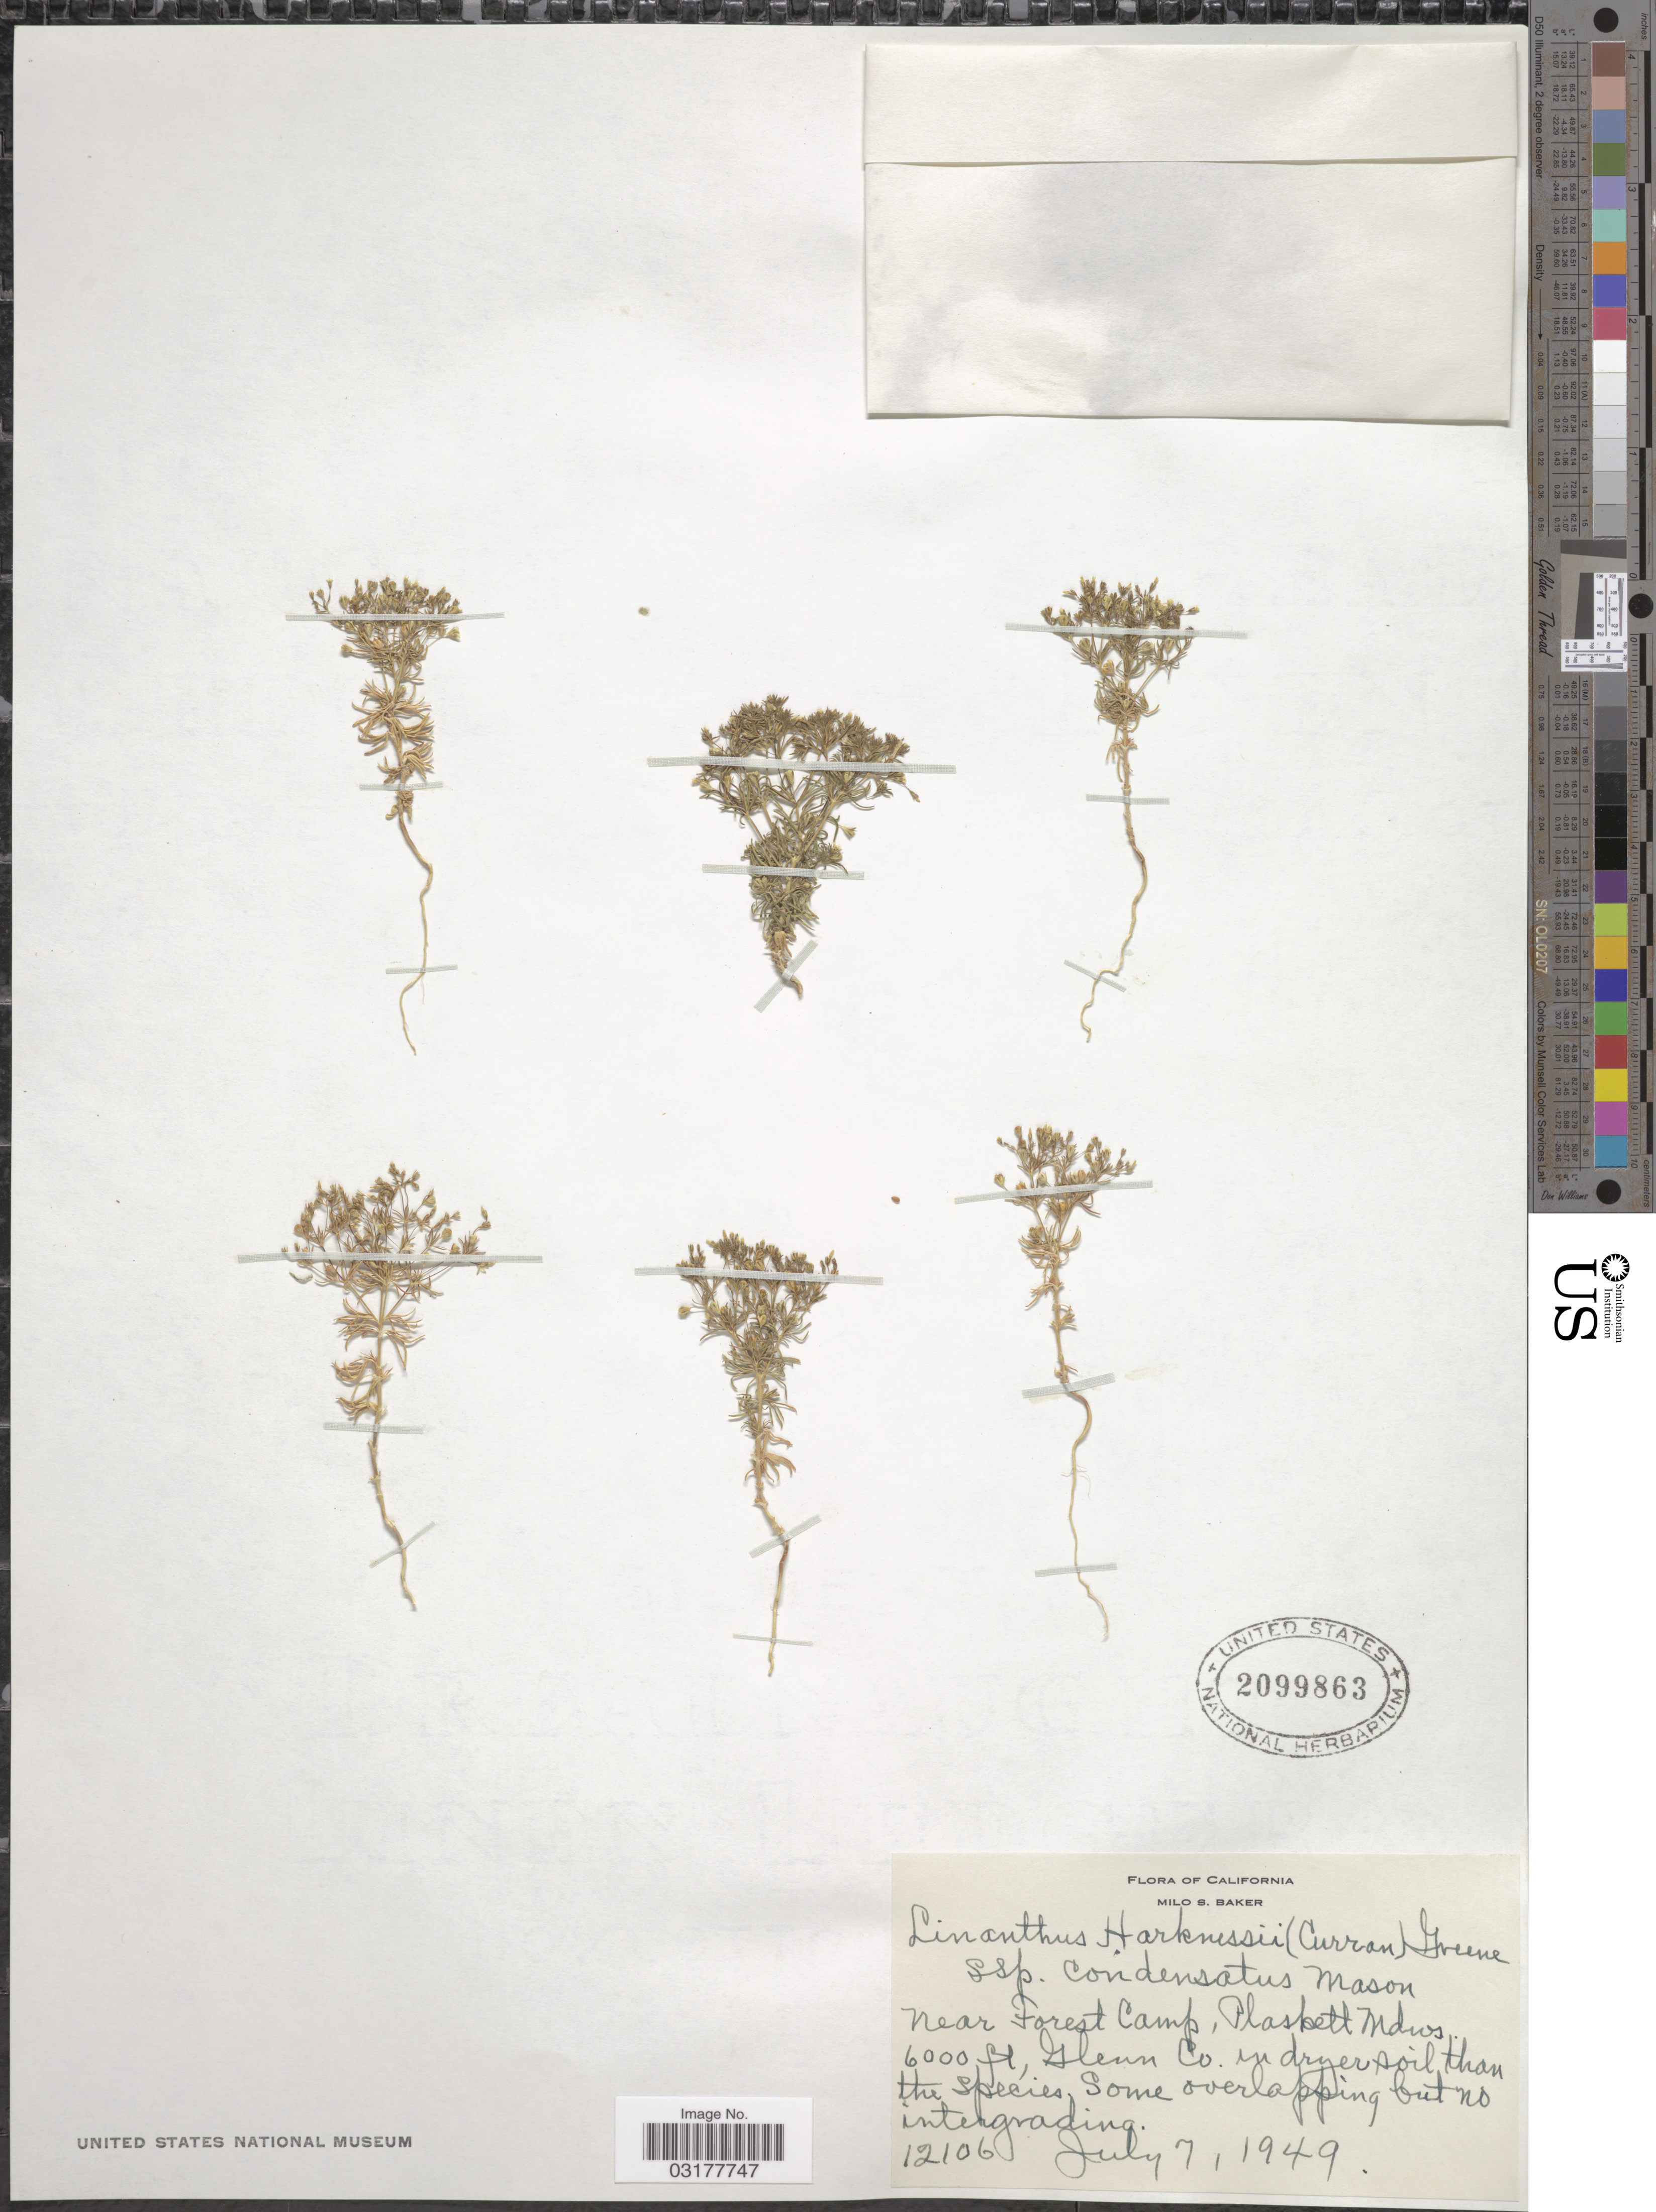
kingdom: Plantae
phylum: Tracheophyta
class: Magnoliopsida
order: Ericales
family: Polemoniaceae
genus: Leptosiphon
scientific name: Leptosiphon harknessii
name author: (Curran) J.M. Porter & L.A. Johnson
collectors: M. S. Baker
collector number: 12106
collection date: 1949-07-07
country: United States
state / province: California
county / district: Glenn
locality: Near Forest Camp, Plaskett Mdws. Glenn Co.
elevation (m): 1829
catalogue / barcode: US 2099863